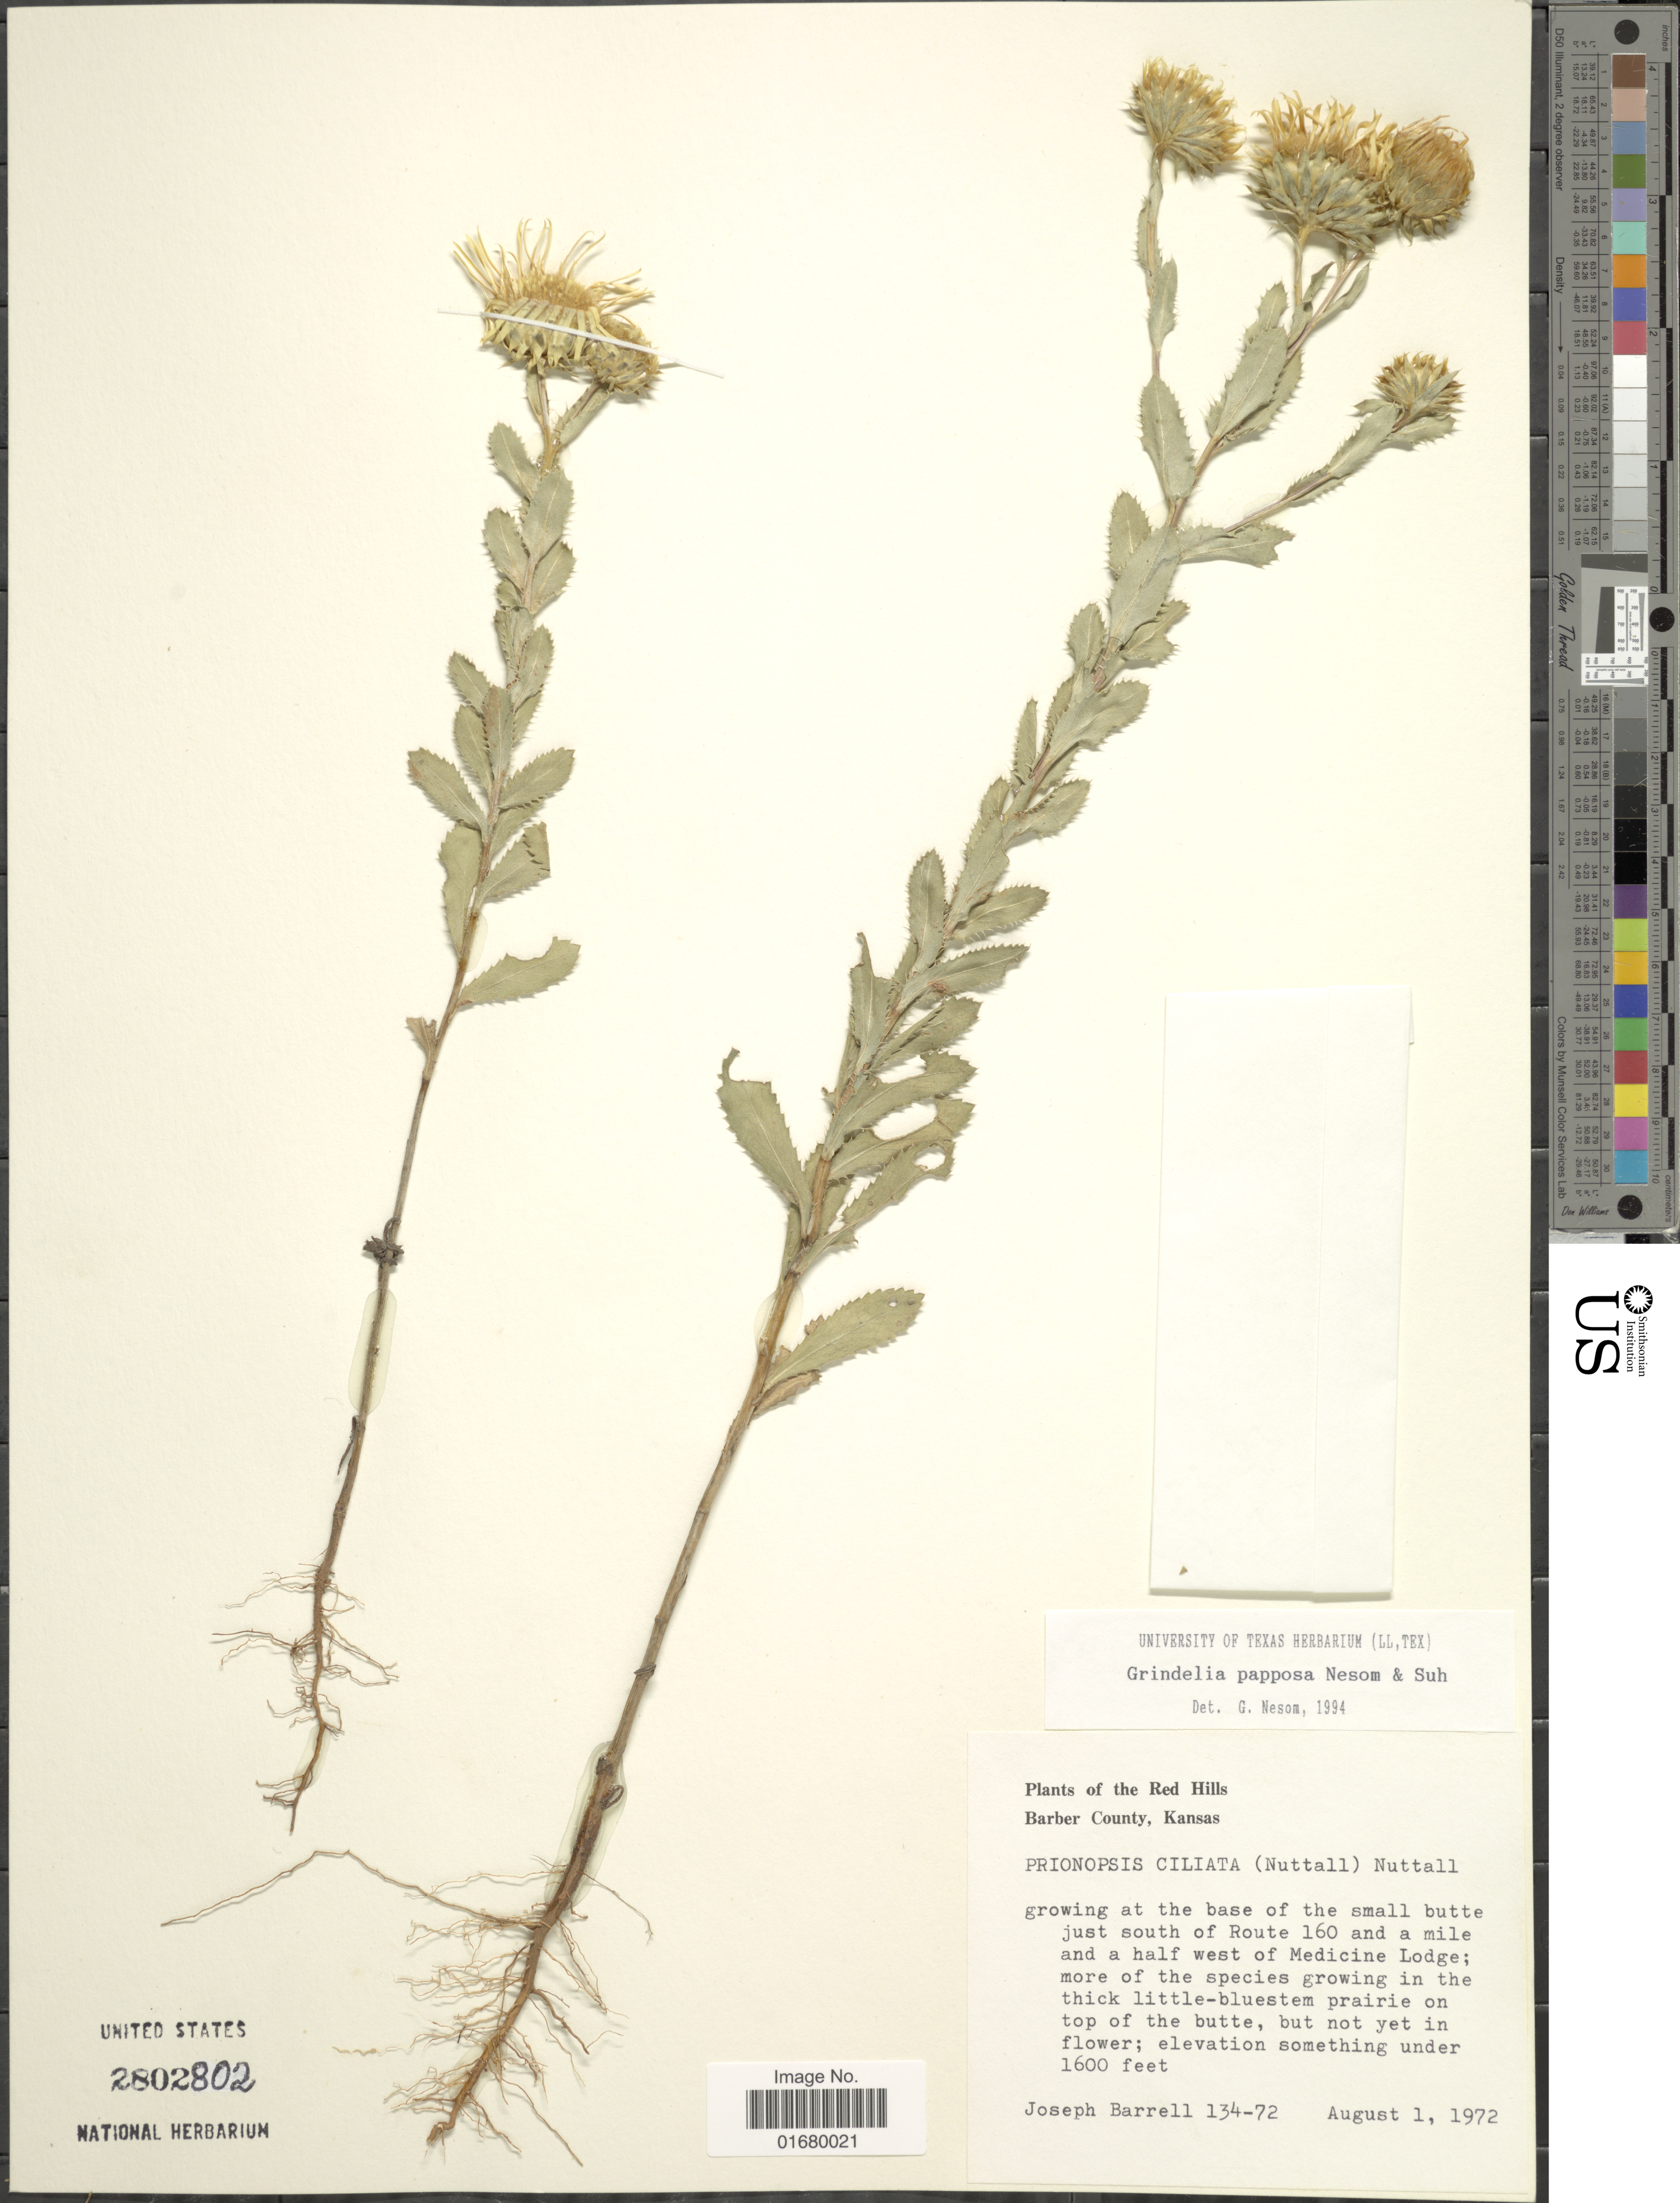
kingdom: Plantae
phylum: Tracheophyta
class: Magnoliopsida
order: Asterales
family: Asteraceae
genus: Grindelia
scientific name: Grindelia papposa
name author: G.L. Nesom & Suh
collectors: J. Barrell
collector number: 134-72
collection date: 1972-08-01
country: United States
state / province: Kansas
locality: The Red Hills, Barber County, just south of Route 160 and a mile and a half west of Medicine Lodge.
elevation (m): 488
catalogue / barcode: US 2802802